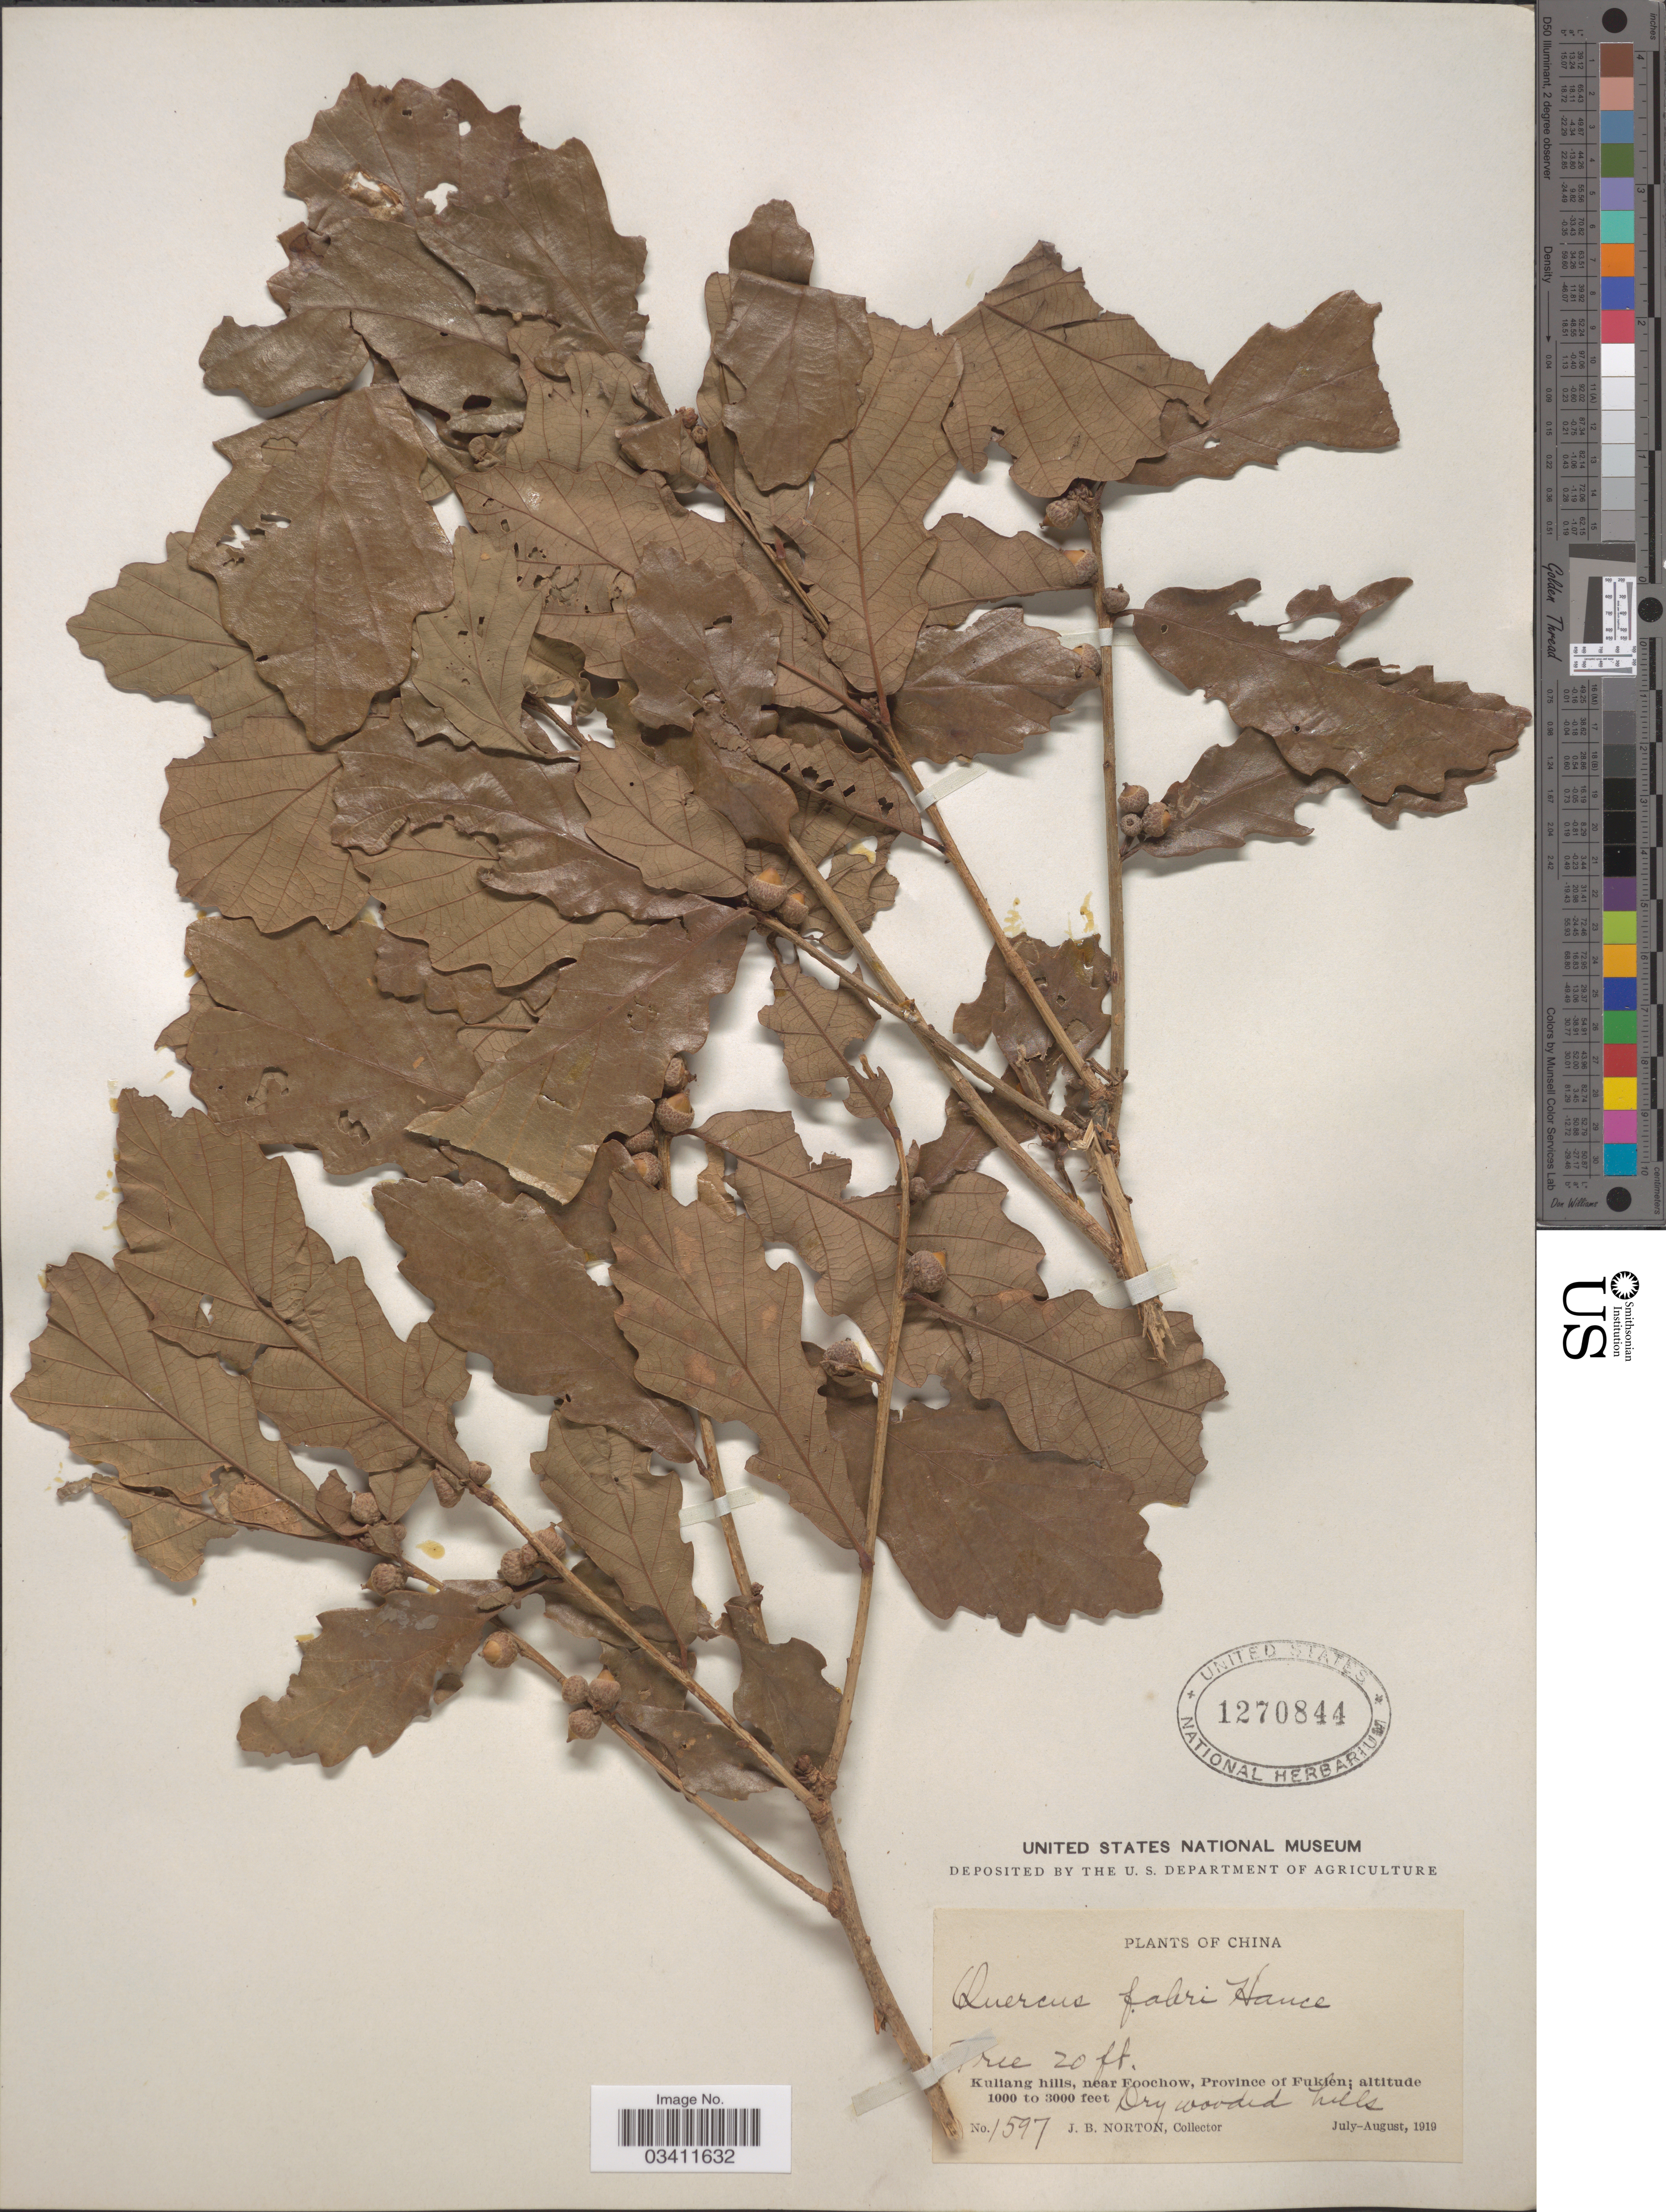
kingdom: Plantae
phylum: Tracheophyta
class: Magnoliopsida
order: Fagales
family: Fagaceae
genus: Quercus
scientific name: Quercus fabrei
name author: Hance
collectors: J. B. Norton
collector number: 1597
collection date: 1919-07/1919-08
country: China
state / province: Fujian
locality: Kuliang hills, near Foochow, Province of Fukien.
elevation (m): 305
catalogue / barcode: US 1270844